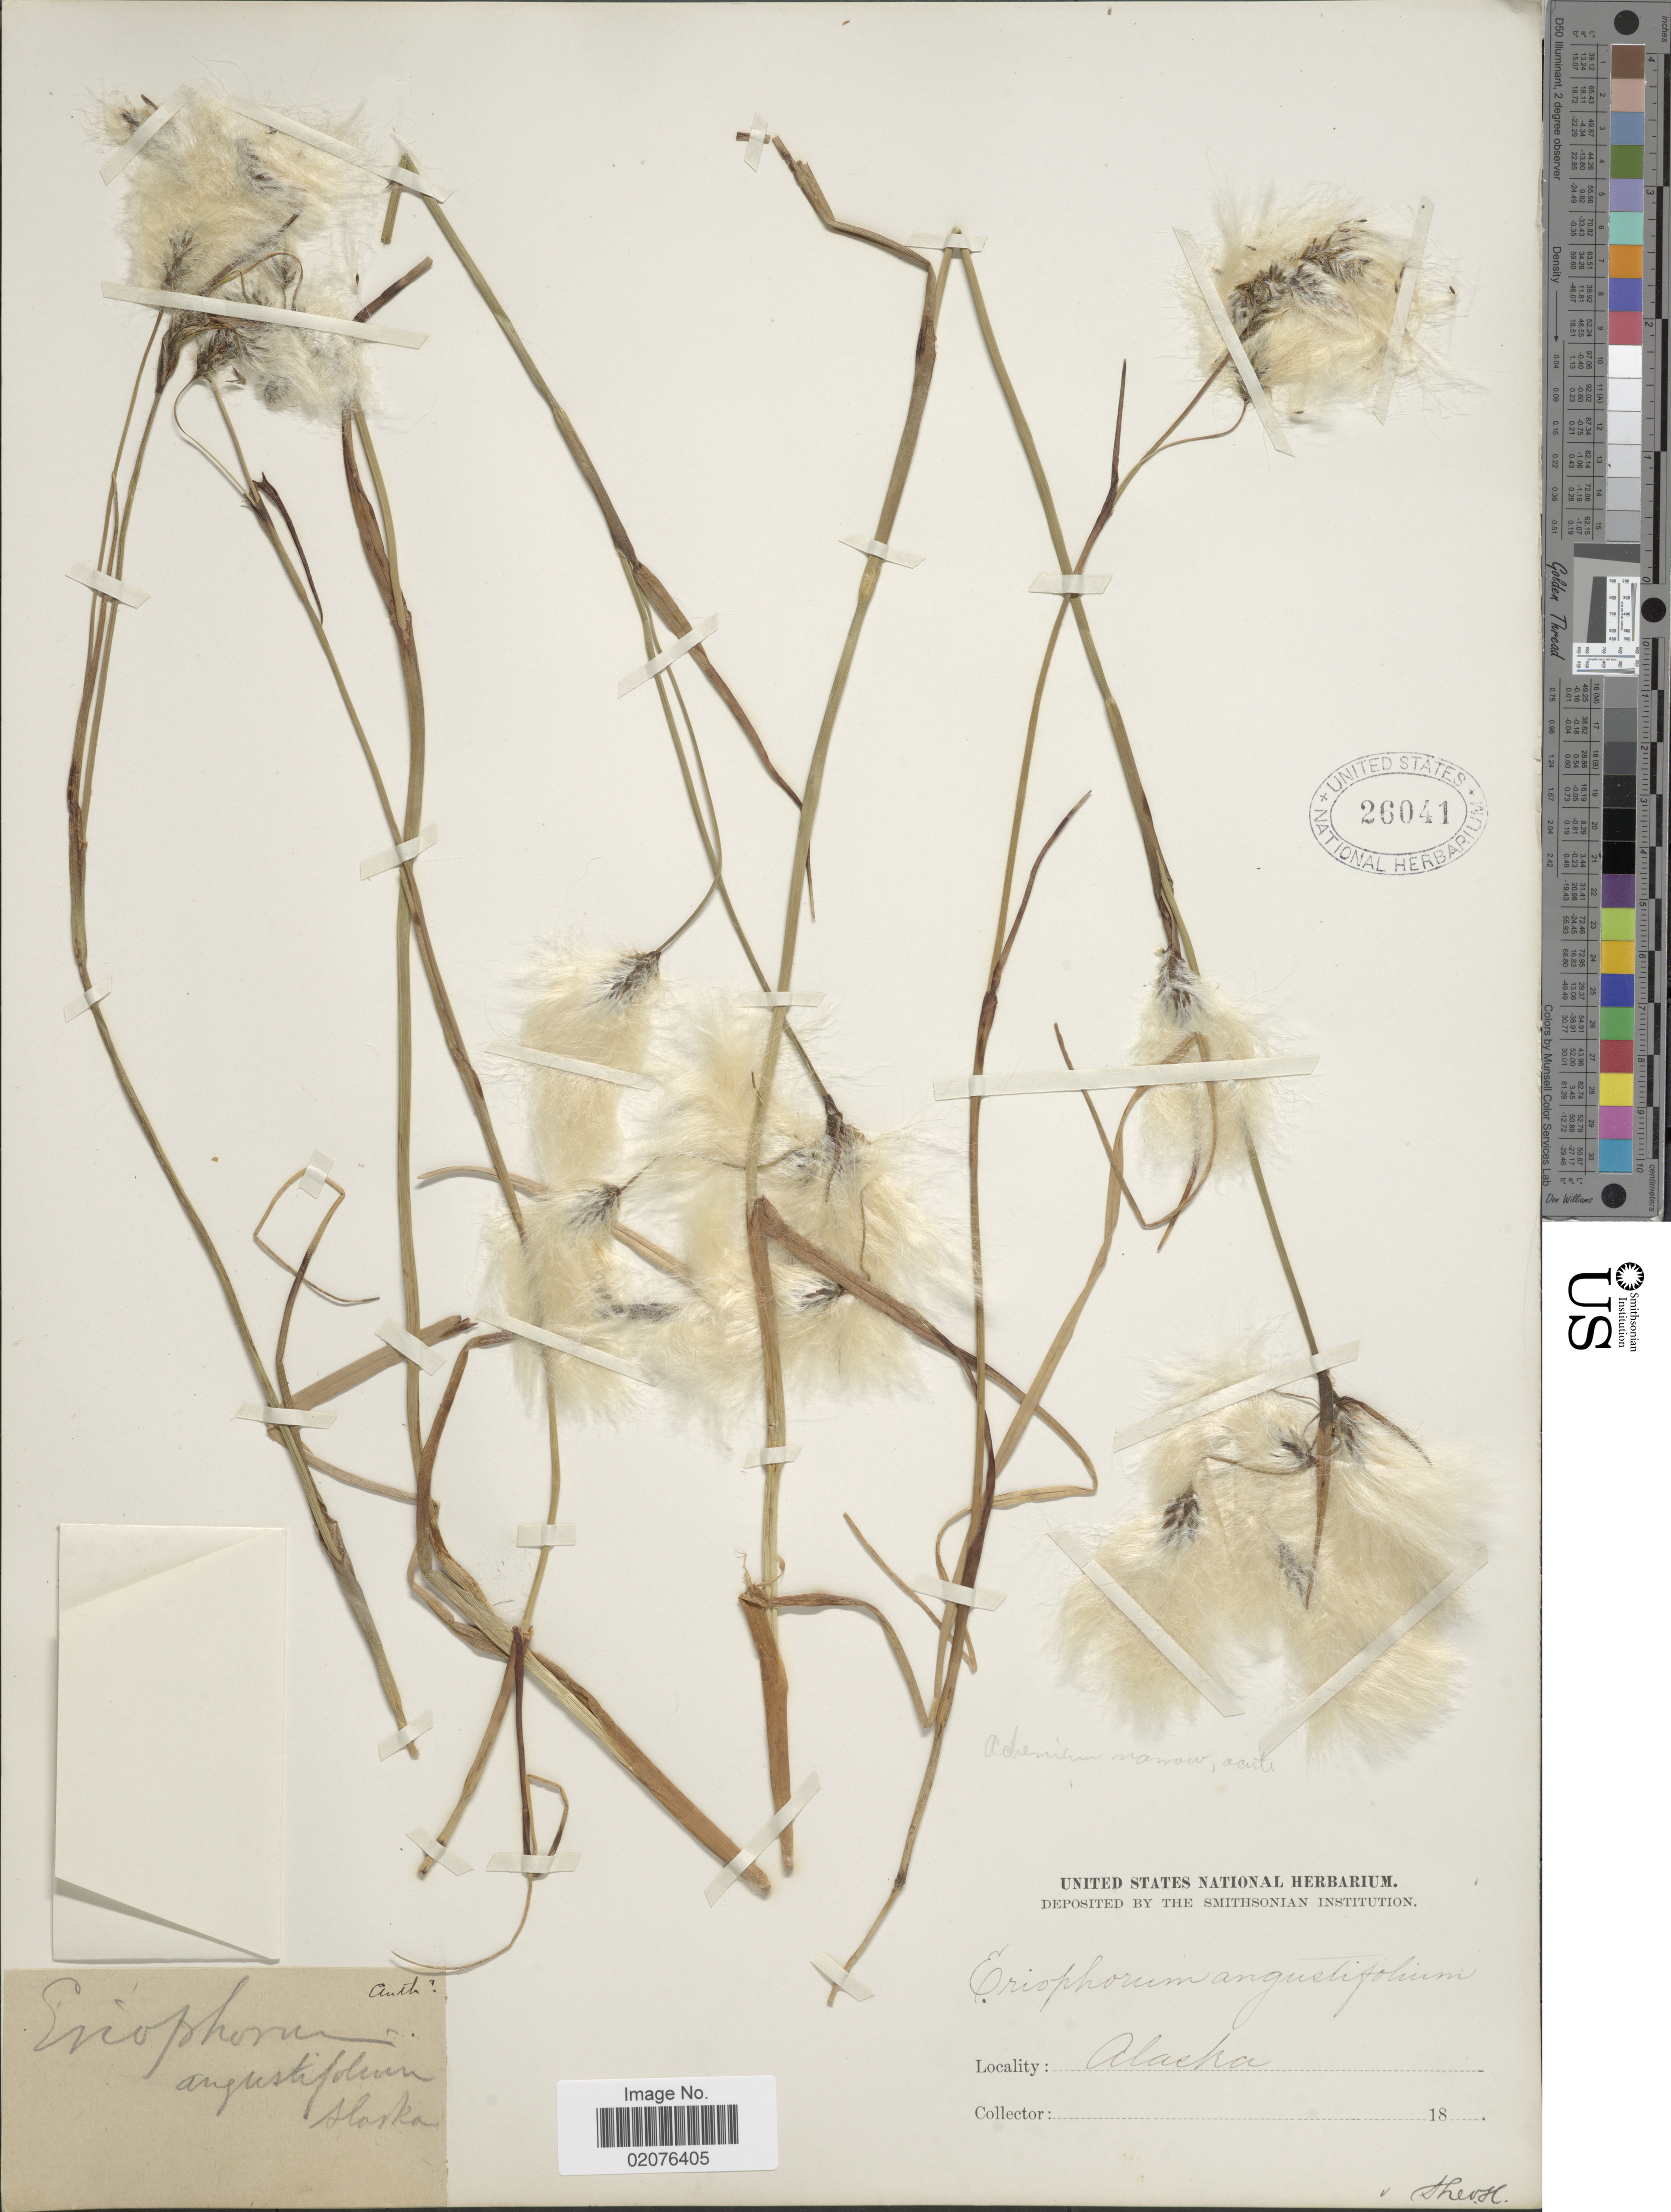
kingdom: Plantae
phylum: Tracheophyta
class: Liliopsida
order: Poales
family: Cyperaceae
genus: Eriophorum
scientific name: Eriophorum angustifolium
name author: Honck.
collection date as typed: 18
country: United States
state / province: Alaska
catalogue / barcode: US 26041